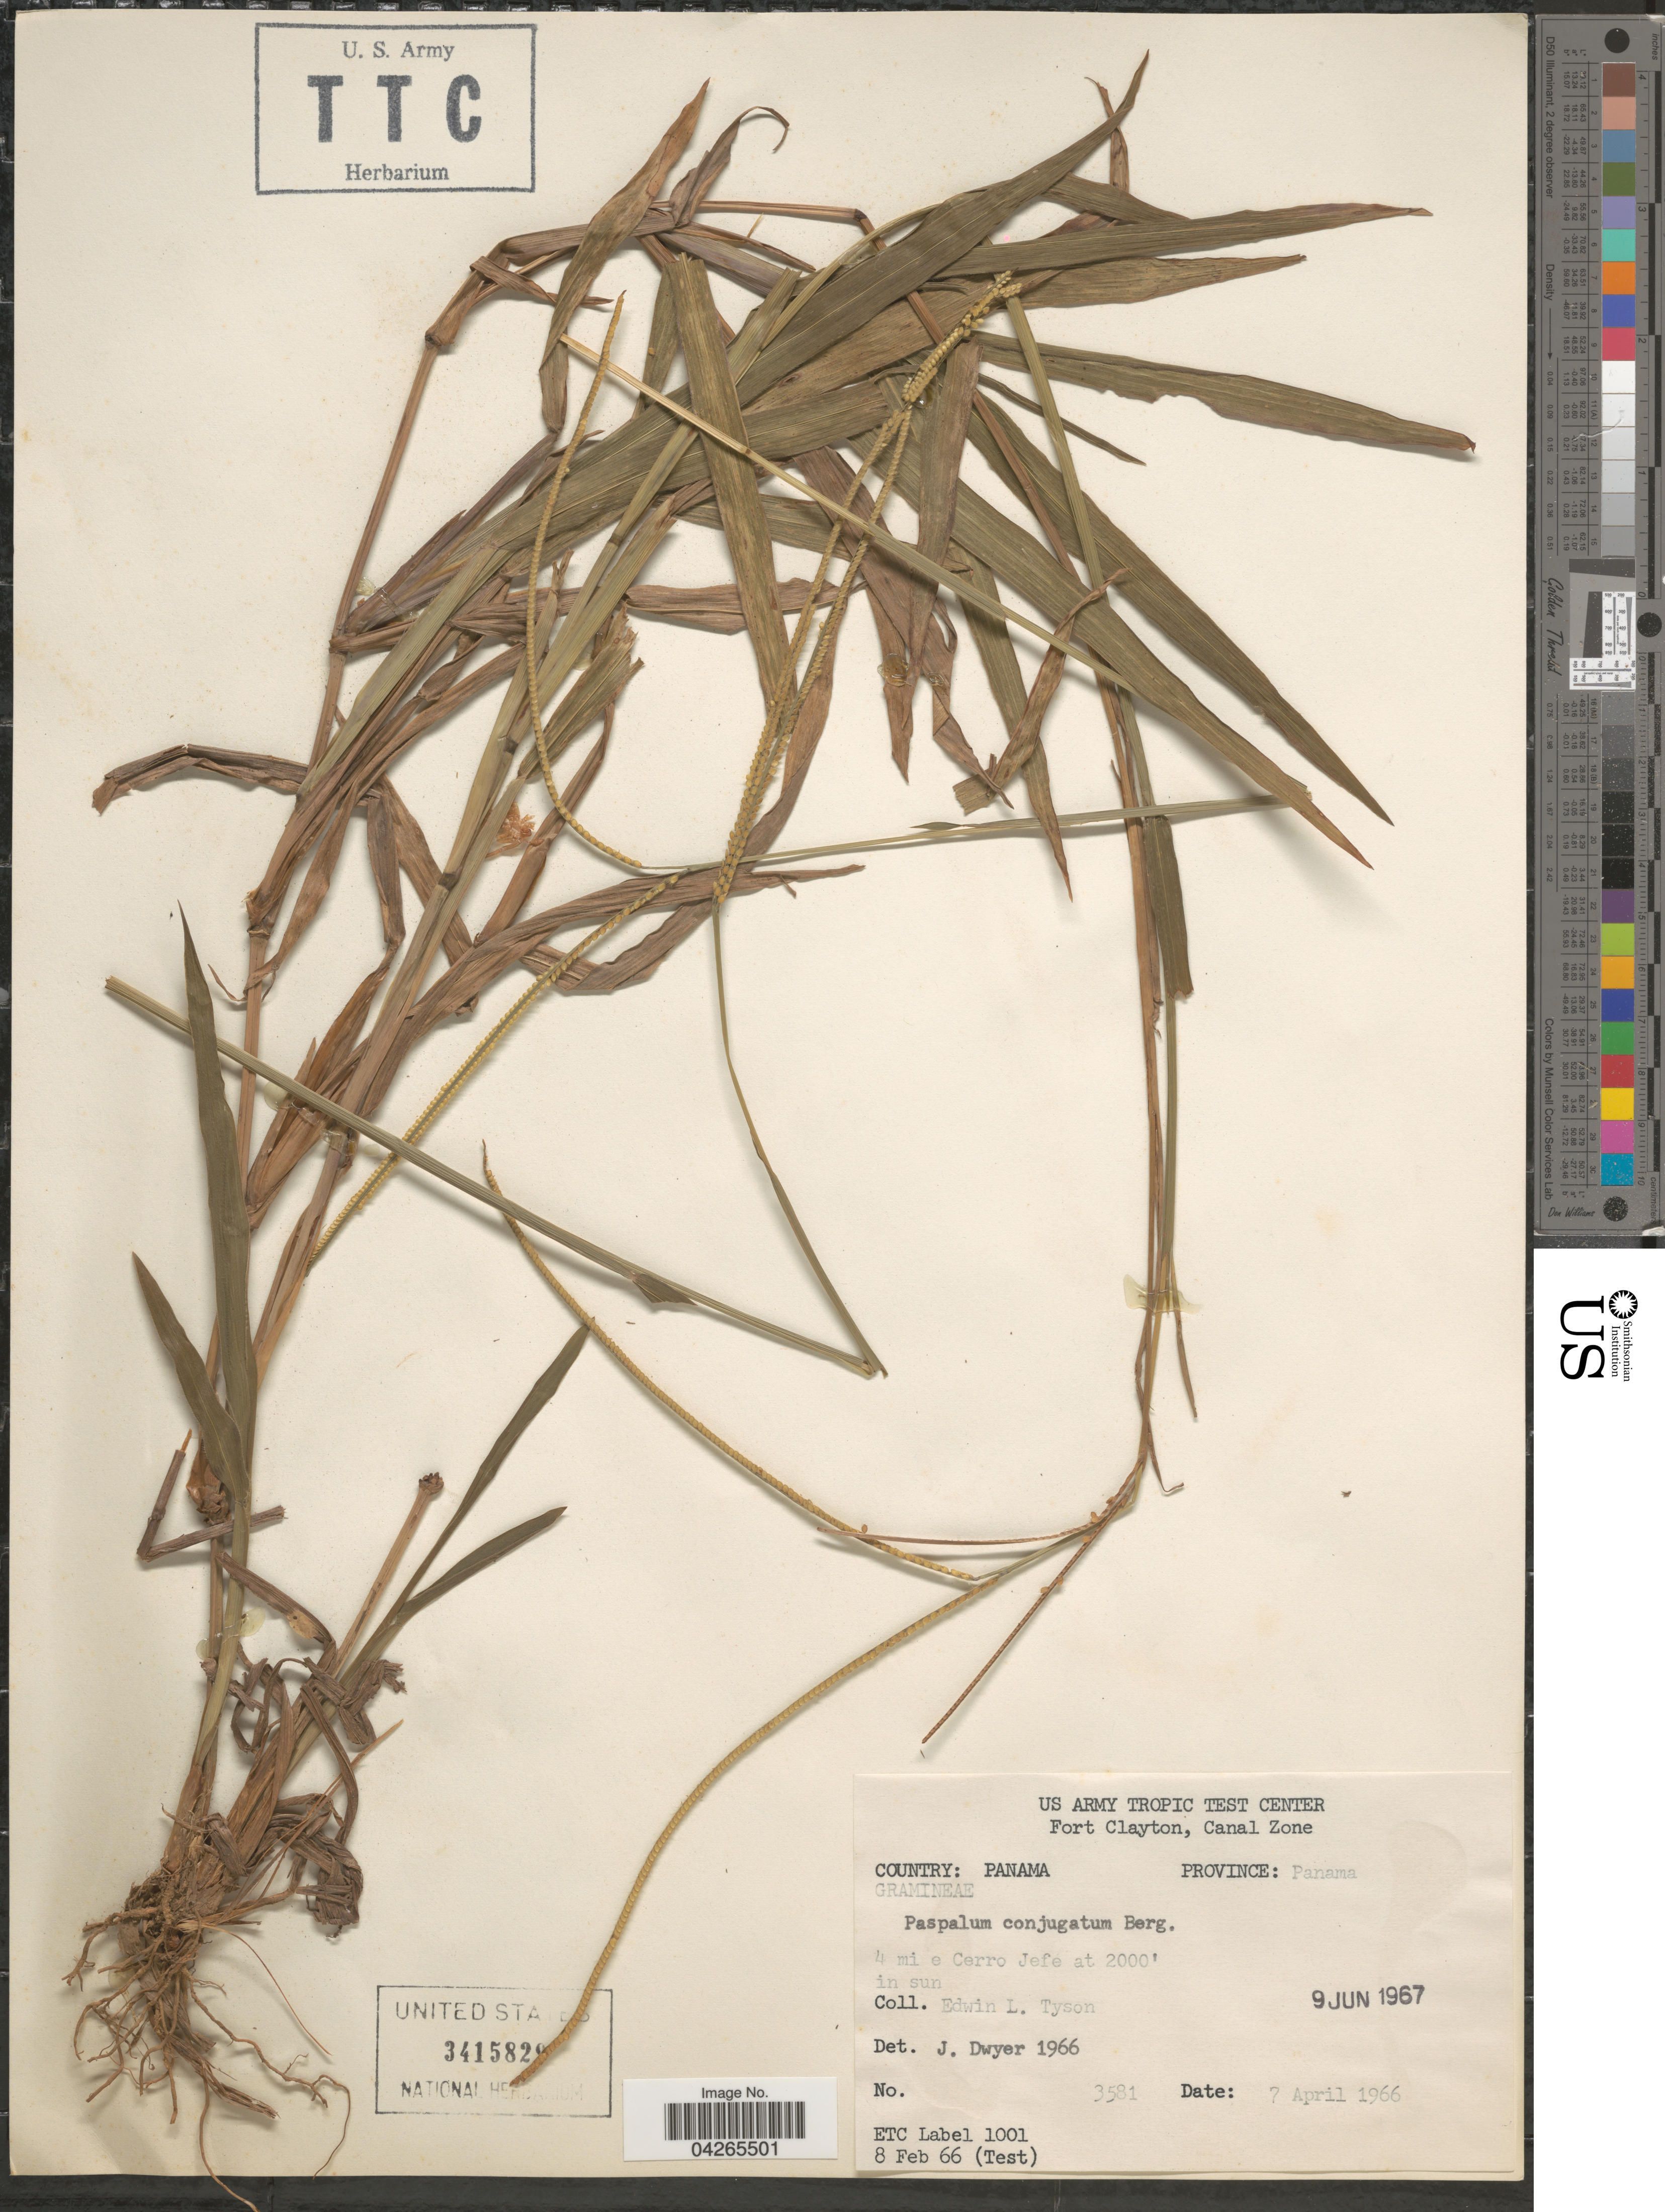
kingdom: Plantae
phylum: Tracheophyta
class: Liliopsida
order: Poales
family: Poaceae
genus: Paspalum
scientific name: Paspalum conjugatum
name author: P.J. Bergius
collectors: E. L. Tyson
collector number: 3581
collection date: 1966-04-07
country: Panama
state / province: Panamá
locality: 4 mi e Cerro Jefe.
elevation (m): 610